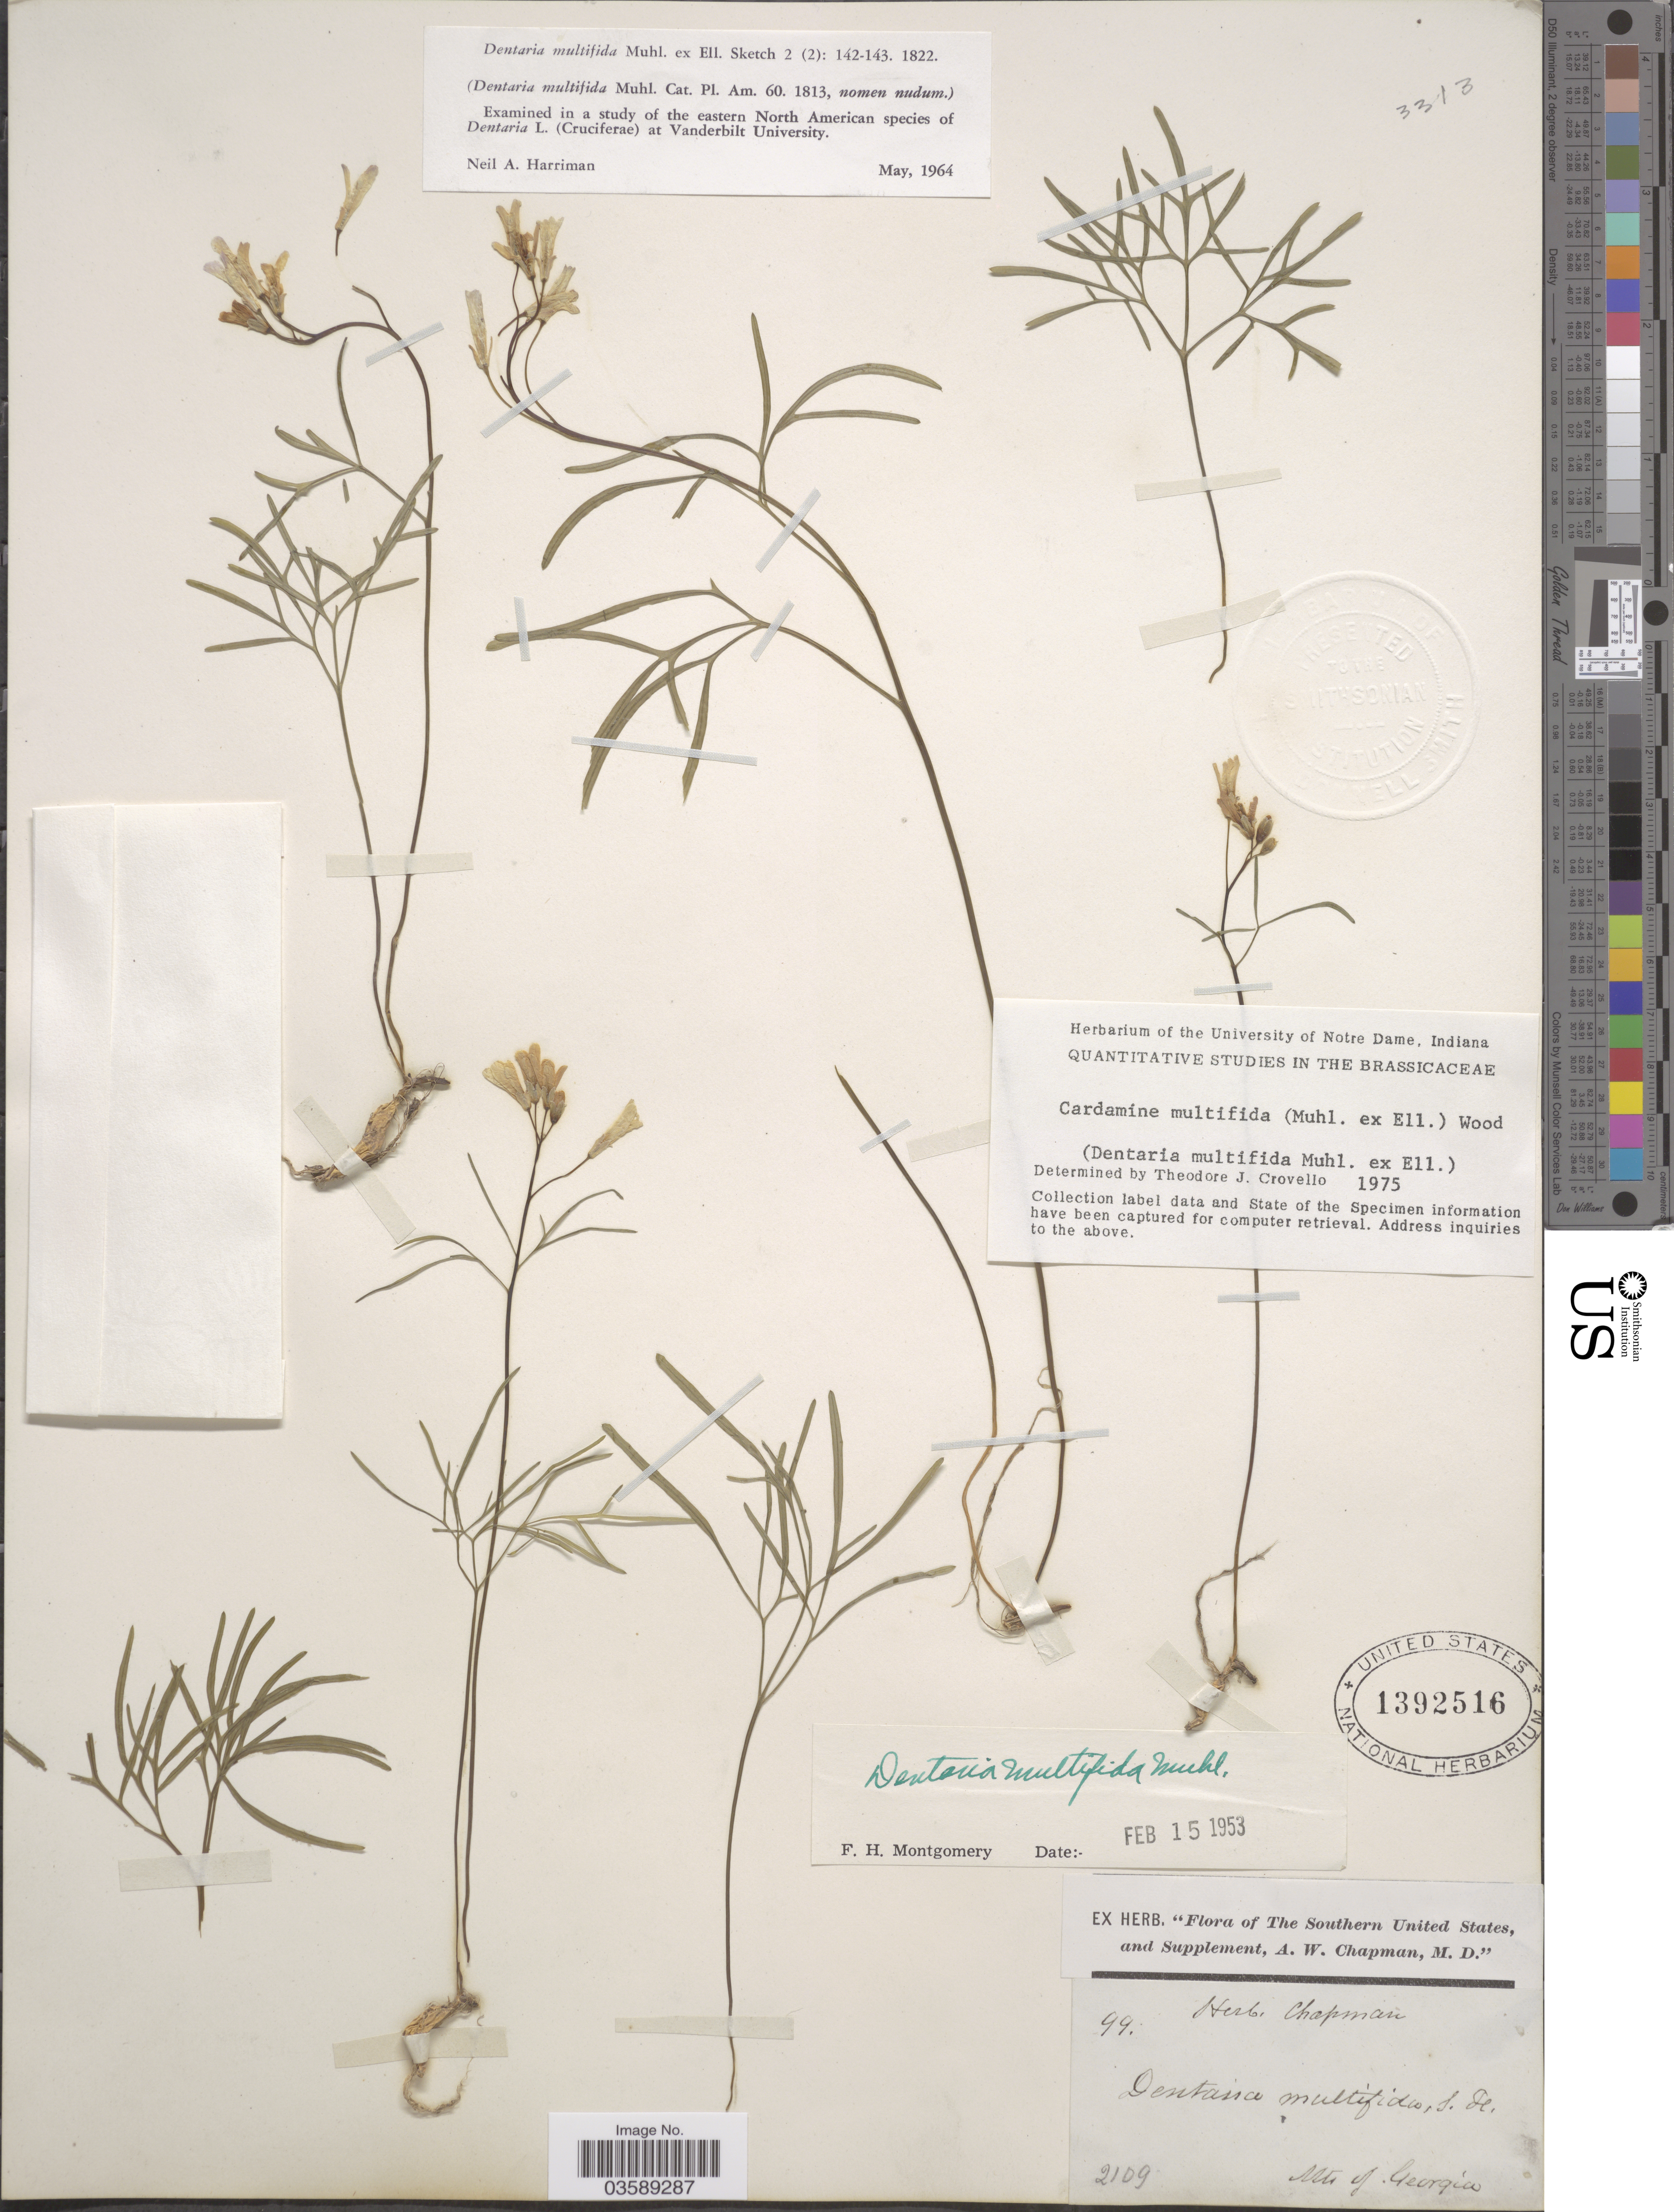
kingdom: Plantae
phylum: Tracheophyta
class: Magnoliopsida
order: Brassicales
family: Brassicaceae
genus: Cardamine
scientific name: Cardamine multifolia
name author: Rydb.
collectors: ex herb. A.W. Chapman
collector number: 99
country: United States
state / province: Georgia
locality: The Southern United States. Mts of Georgia.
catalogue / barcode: US 1392516